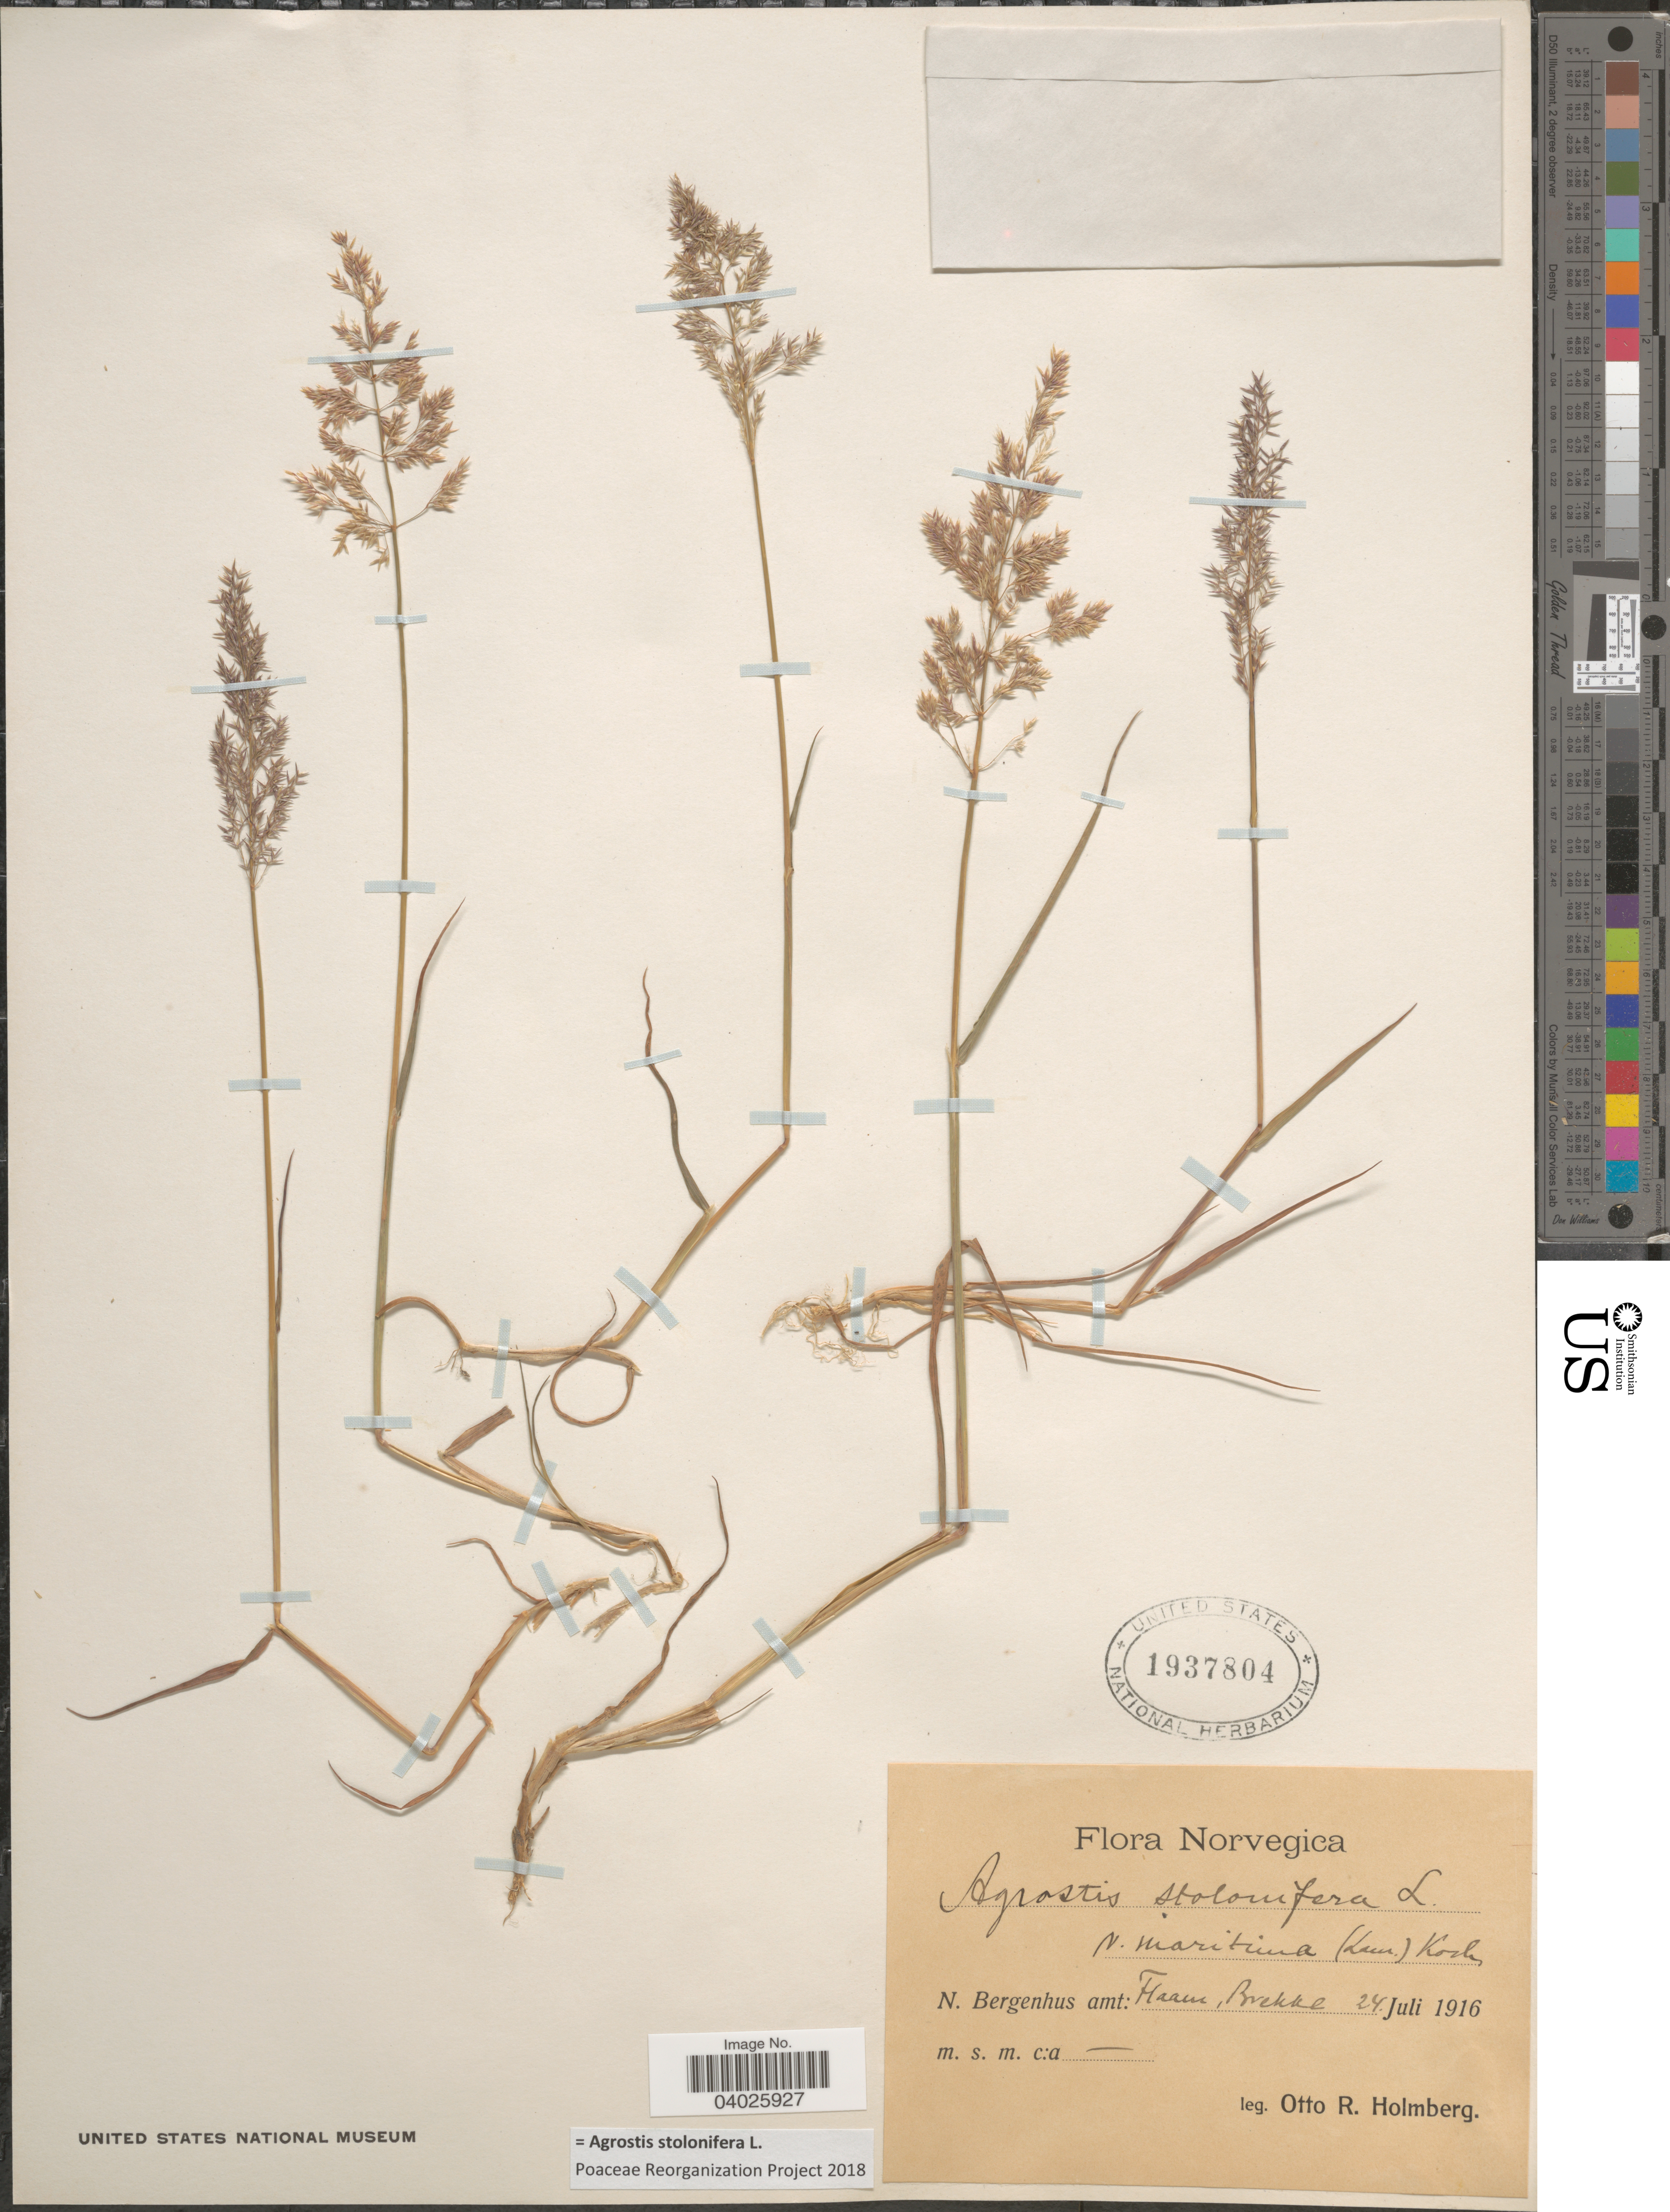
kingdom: Plantae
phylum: Tracheophyta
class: Liliopsida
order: Poales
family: Poaceae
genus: Agrostis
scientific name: Agrostis stolonifera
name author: L.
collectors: O. Holmberg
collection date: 1916-07-24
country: Norway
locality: Norvegica. N. Bergenhus amt: Flaam, Brekke.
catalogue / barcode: US 1937804